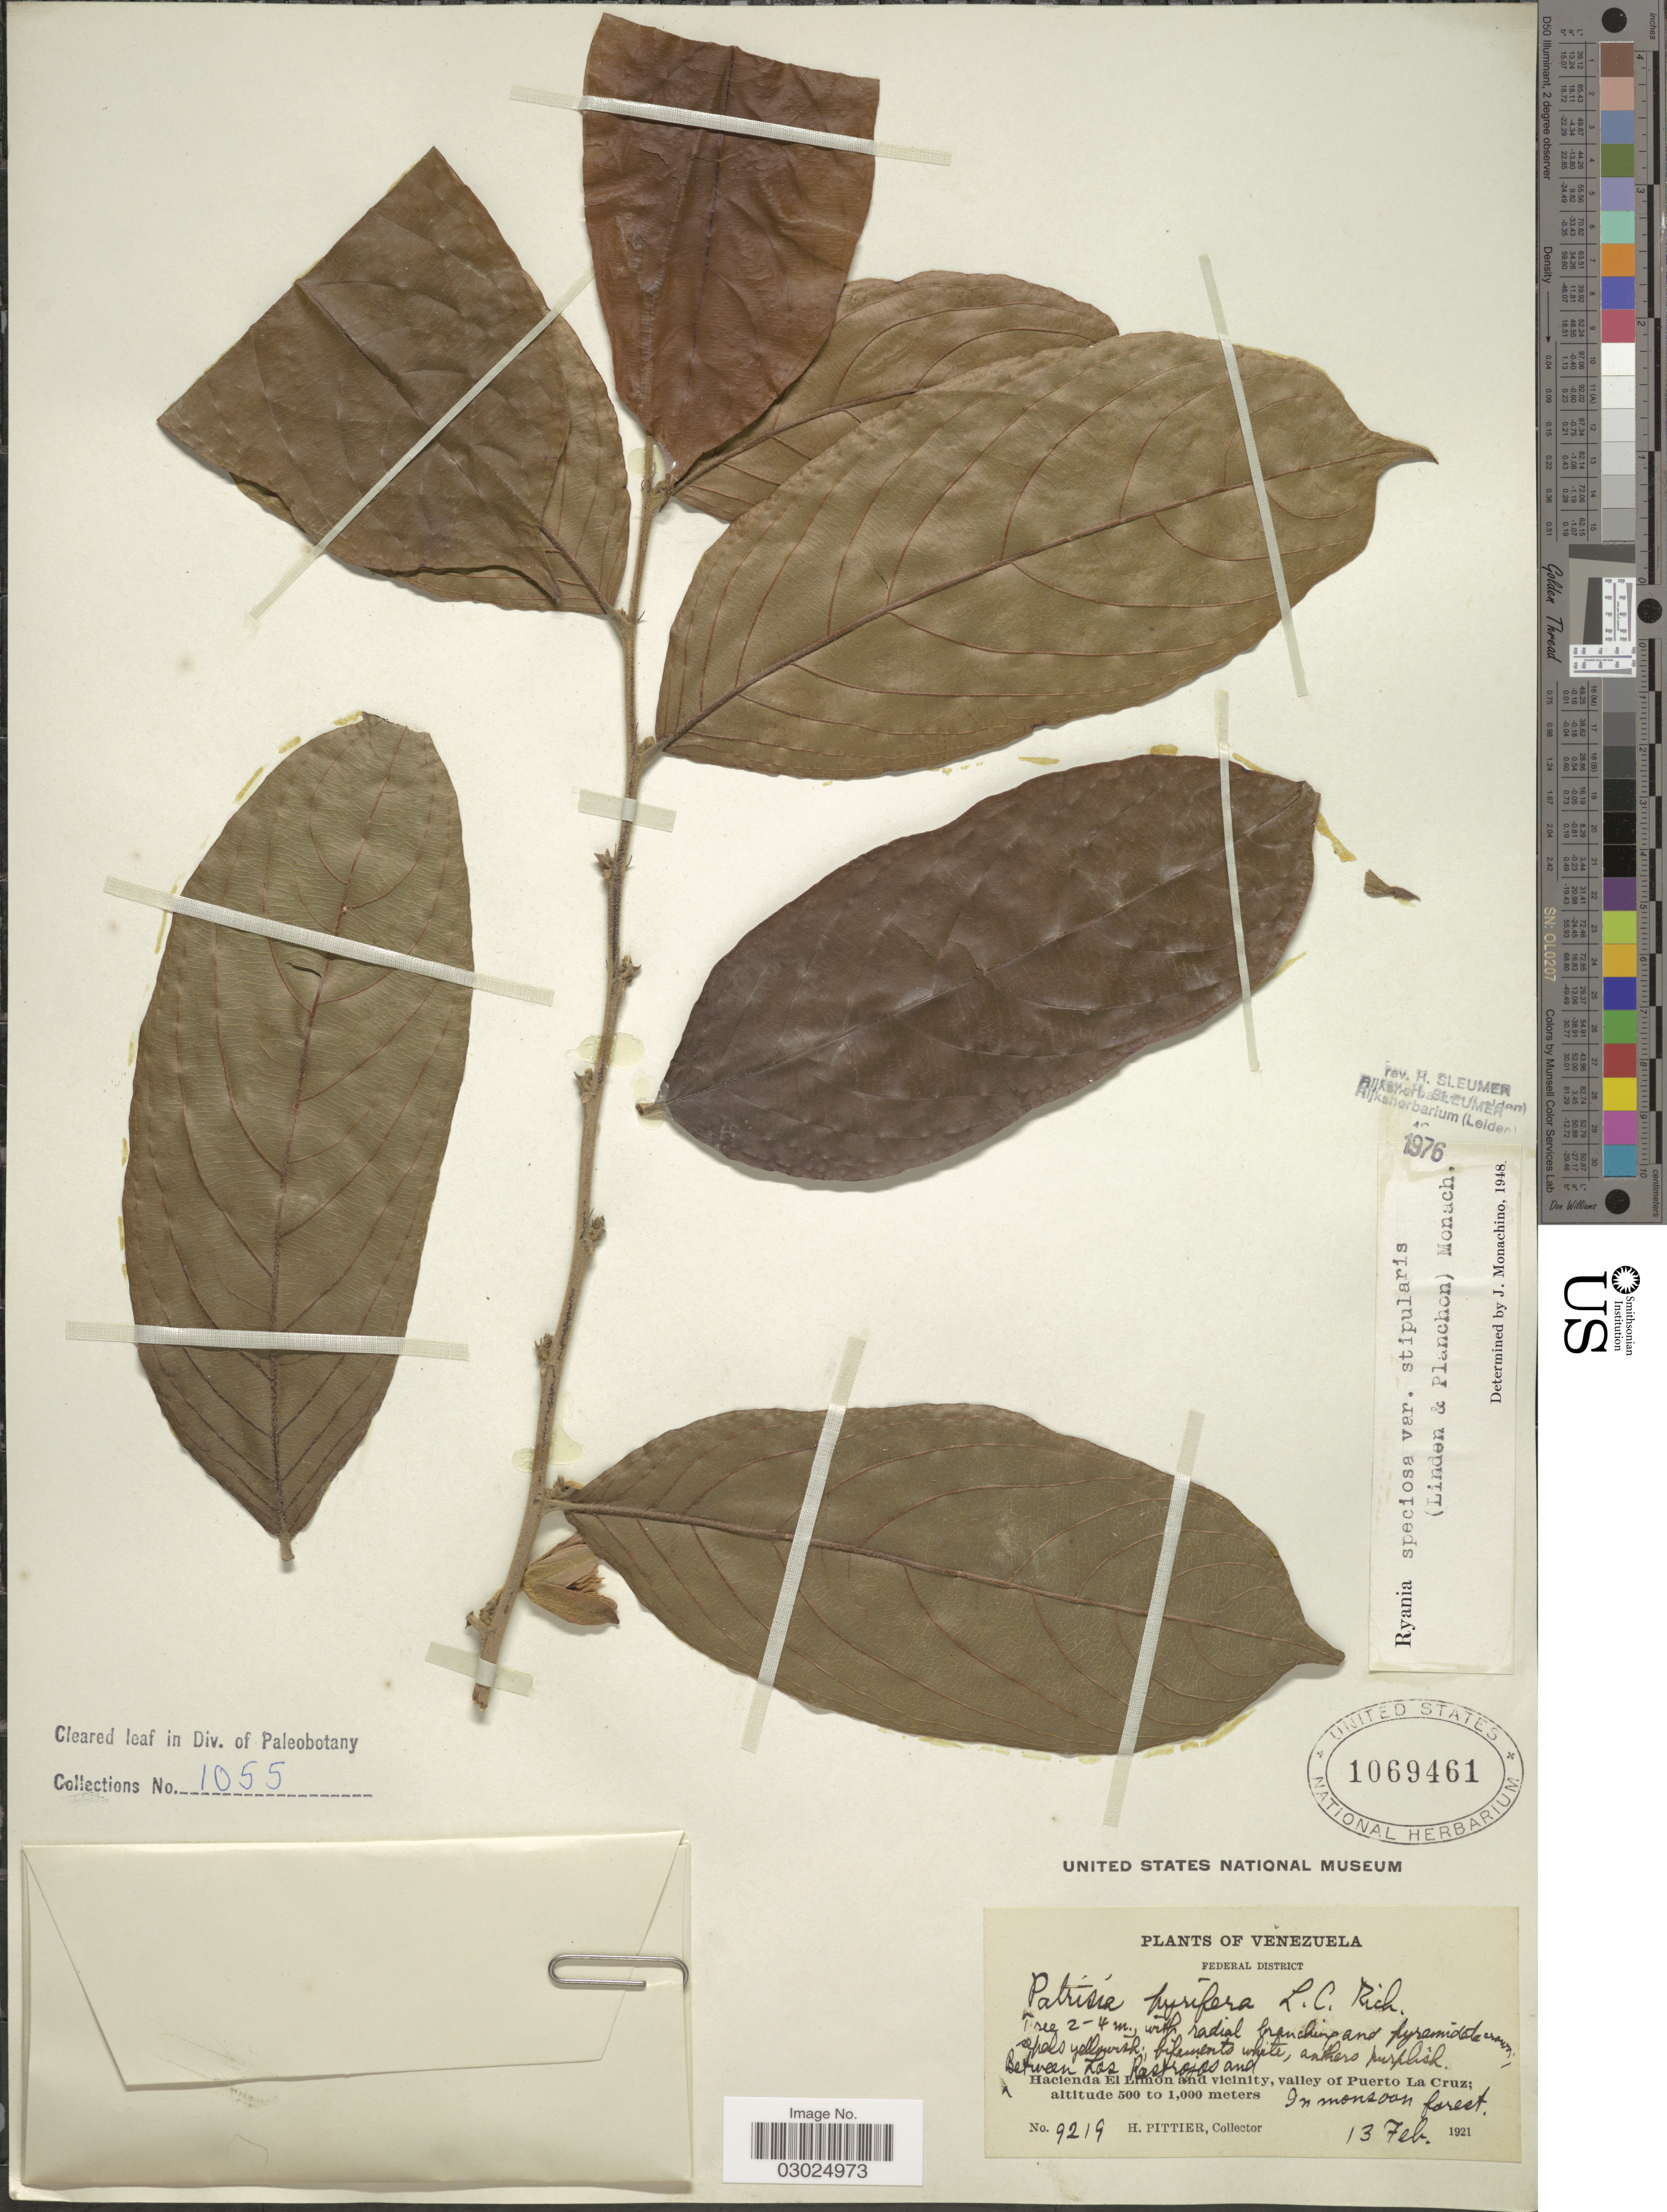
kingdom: Plantae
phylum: Tracheophyta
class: Magnoliopsida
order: Malpighiales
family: Salicaceae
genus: Ryania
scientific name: Ryania speciosa var. stipularis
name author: (Linden & Planch.) Monach.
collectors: H. F. Pittier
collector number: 9219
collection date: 1921-02-13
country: Venezuela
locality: Federal District. Between Los Ratrojas and Hacienda El Limon and vicinity, valley of Puerto La Cruz.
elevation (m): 500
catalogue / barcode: US 1069461